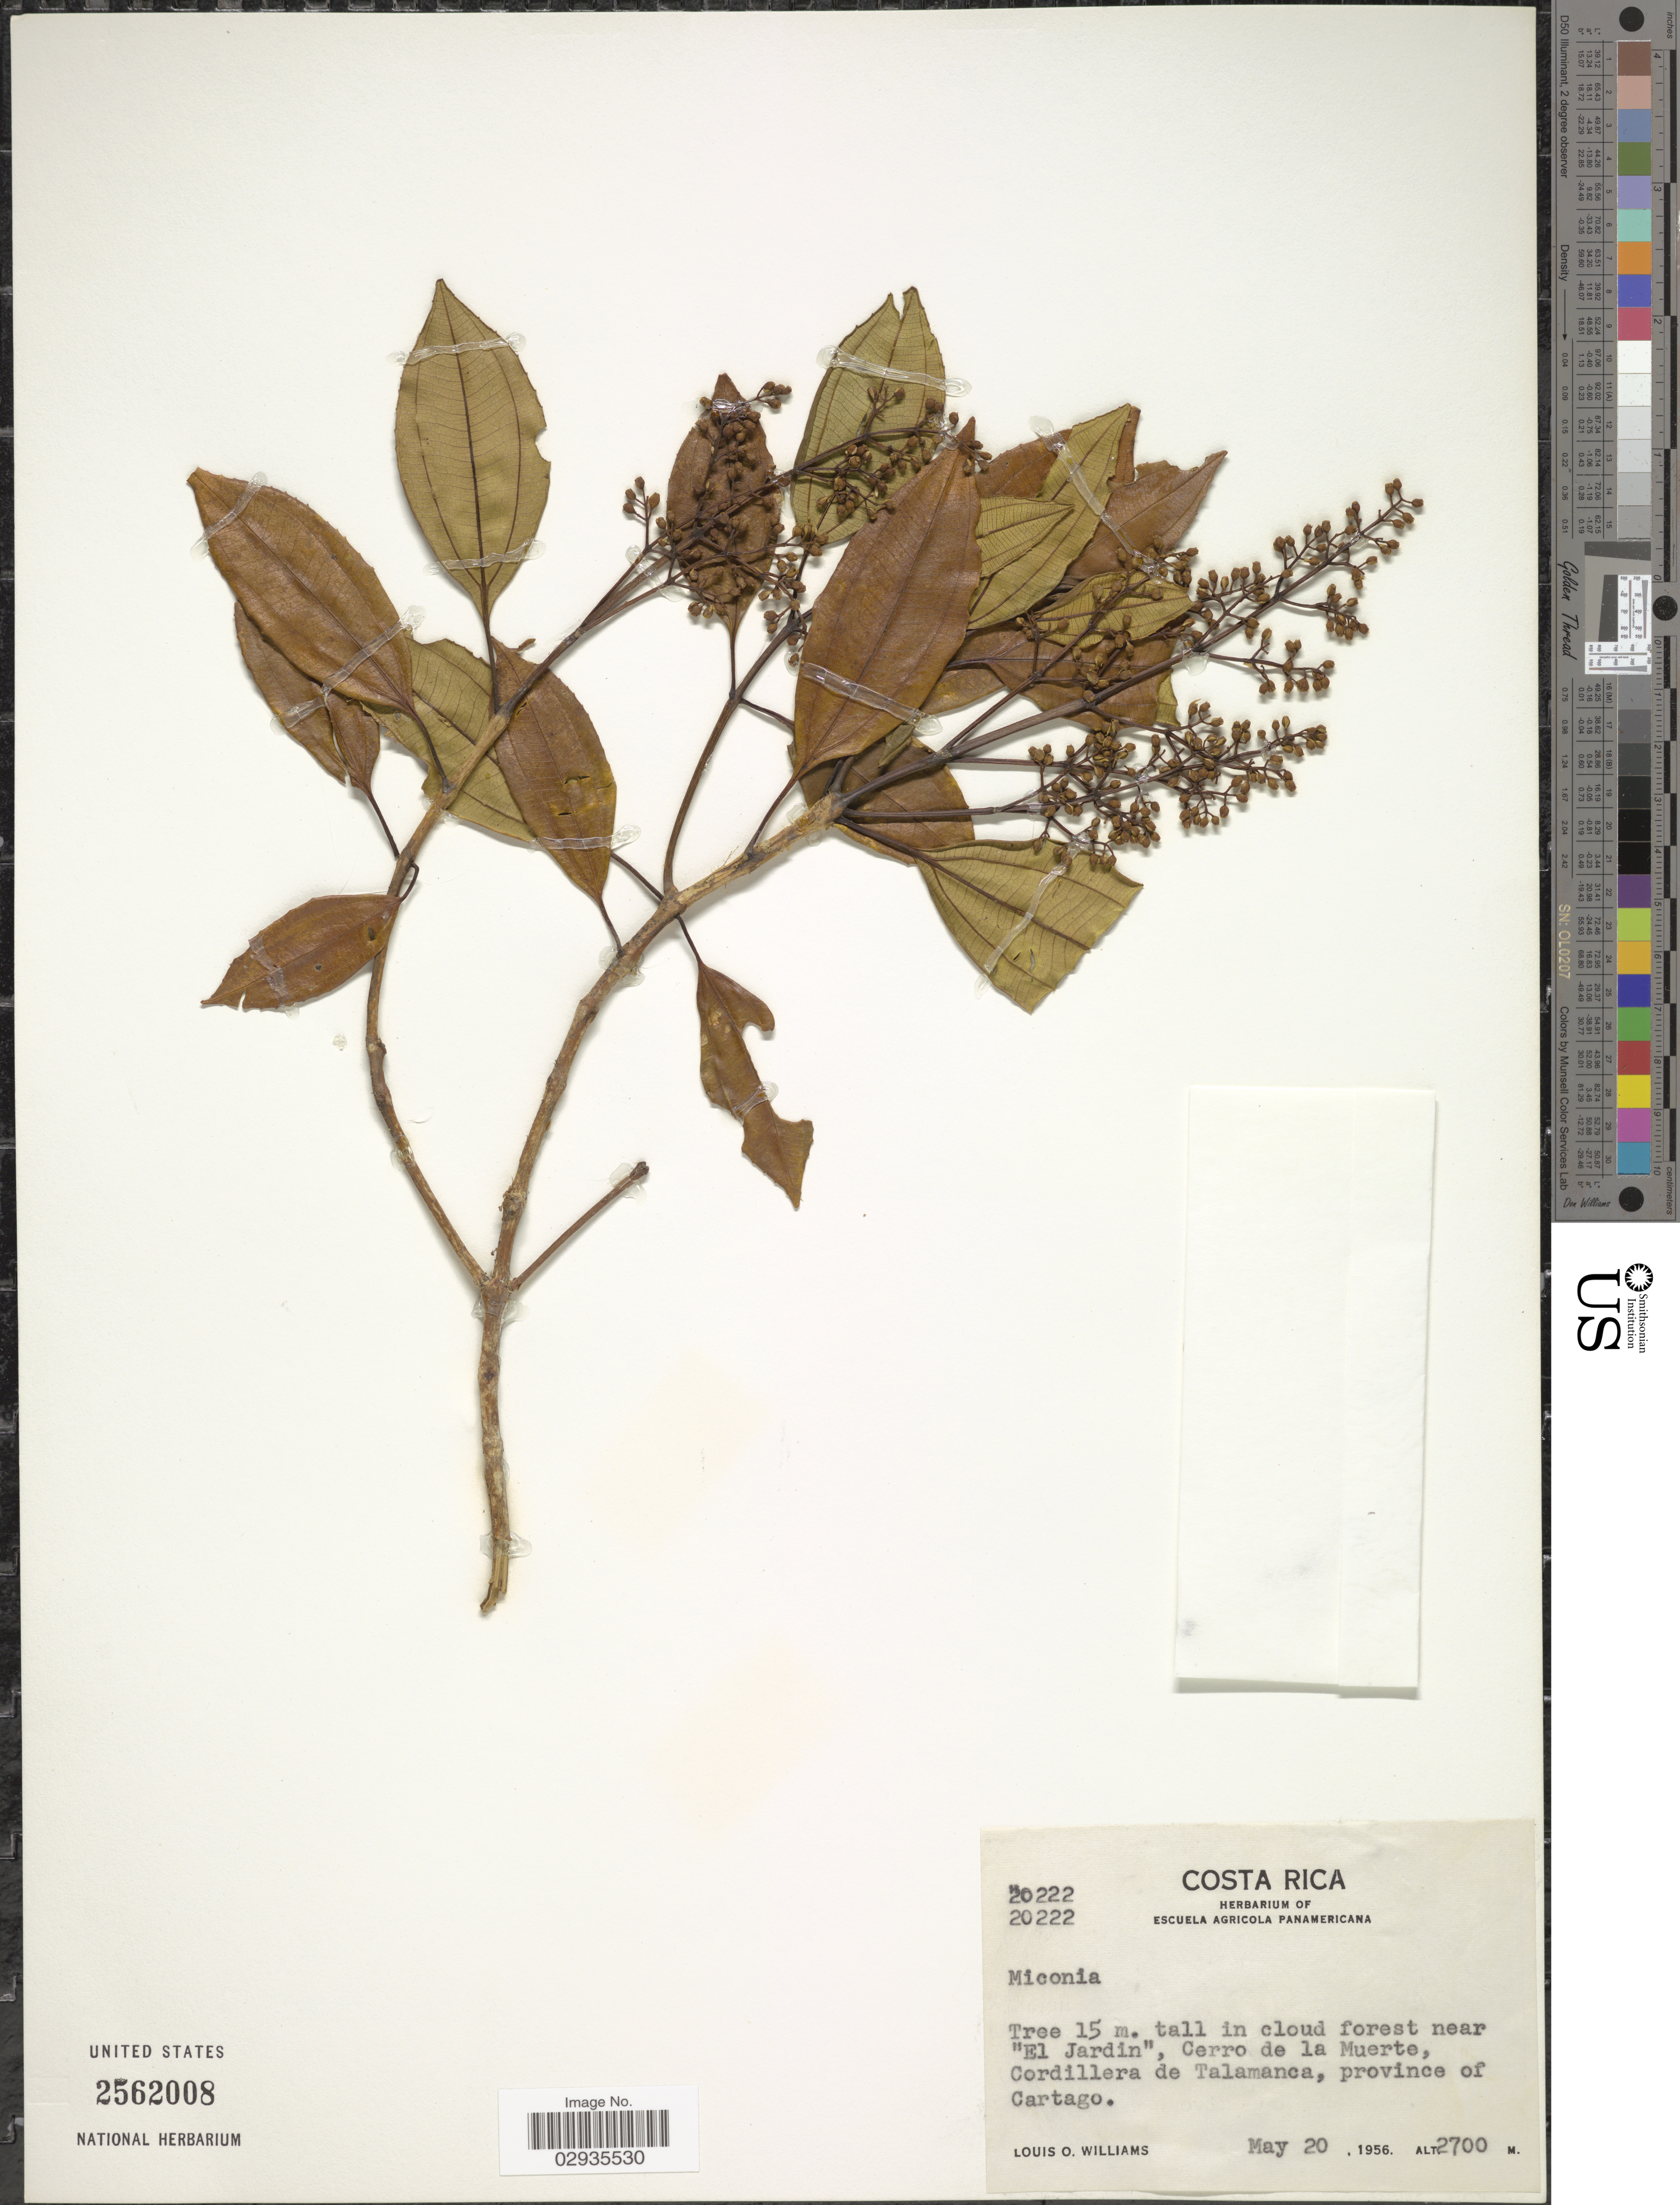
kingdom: Plantae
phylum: Tracheophyta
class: Magnoliopsida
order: Myrtales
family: Melastomataceae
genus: Miconia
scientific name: Miconia sp.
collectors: L. O. Williams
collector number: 20222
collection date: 1956-05-20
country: Costa Rica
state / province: Cartago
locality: Cloud forest near "El Jardin", Cerro de la Muerto, Cordillera de Talamanca.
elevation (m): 2700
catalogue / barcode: US 2562008